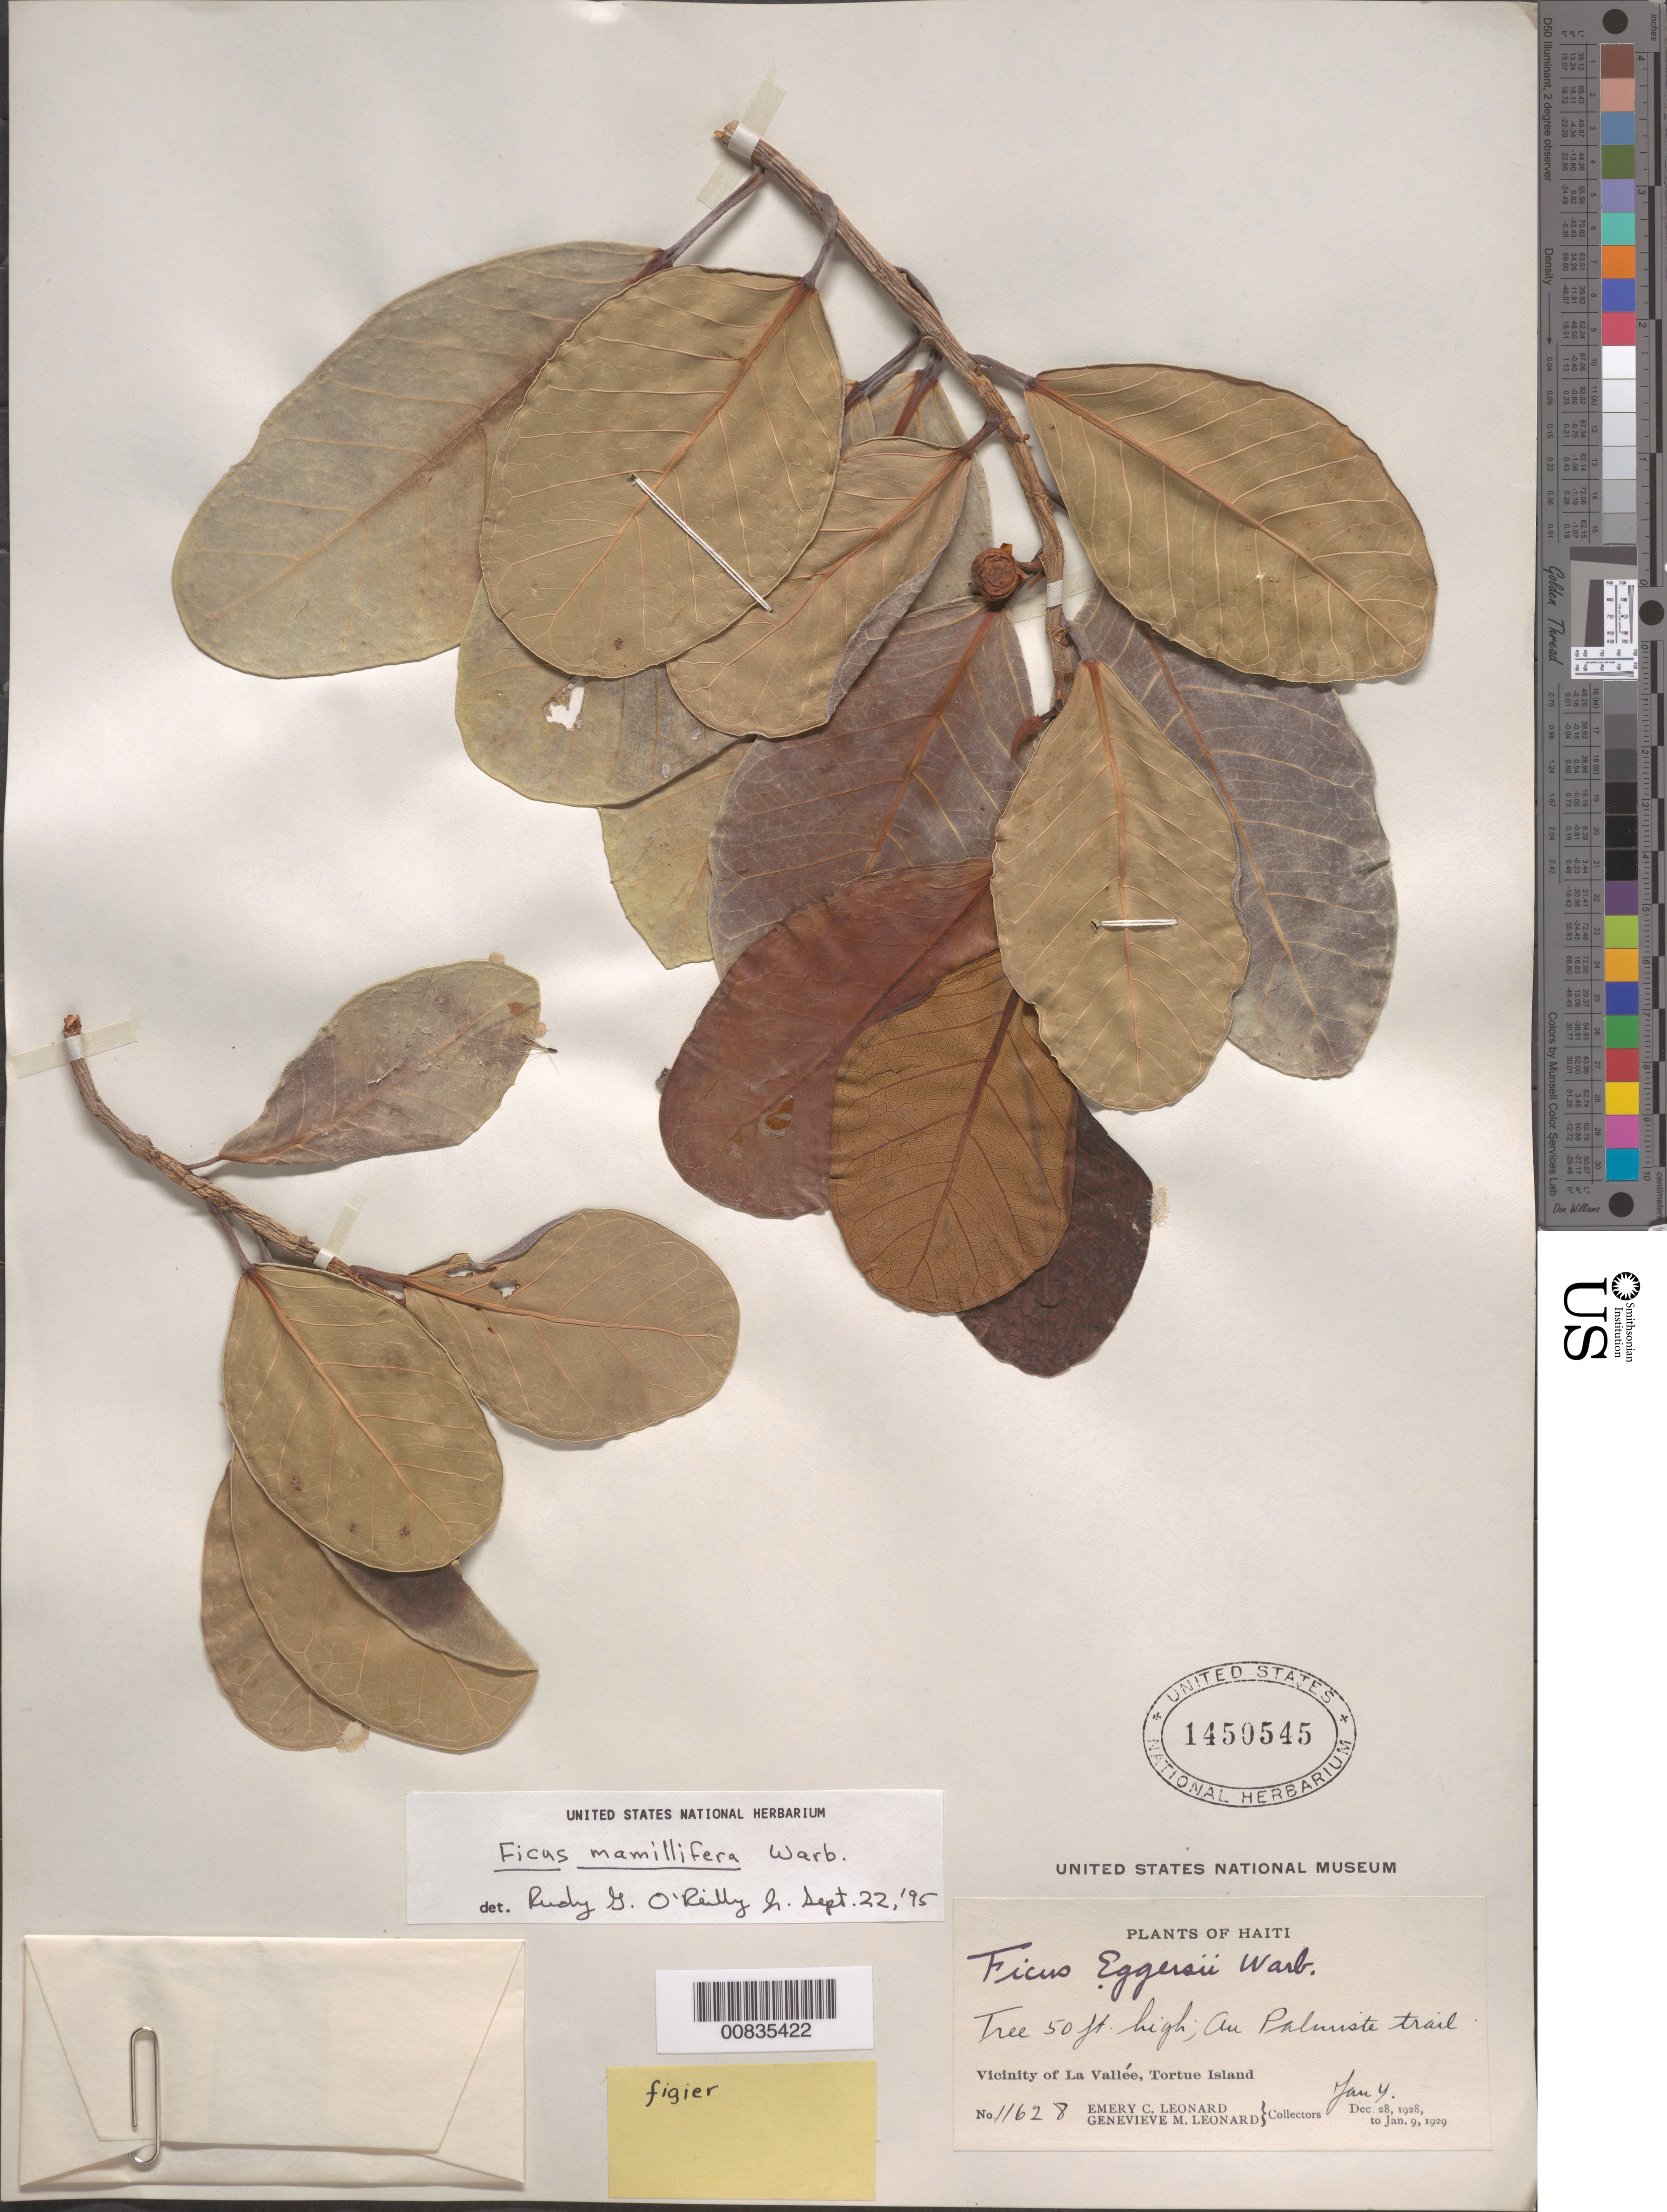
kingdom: Plantae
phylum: Tracheophyta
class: Magnoliopsida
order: Rosales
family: Moraceae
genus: Ficus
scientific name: Ficus mamillifera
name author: Warb.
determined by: O'Reilly, R. G., Jr., (US), NMNH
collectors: E. C. Leonard & G. M. Leonard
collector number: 11628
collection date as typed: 04 Jan 1929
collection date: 1929-01-04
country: Haiti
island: Île de Tortue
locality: On Palmiste trail. Vicinity of La Vallée.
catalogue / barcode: US 1450545